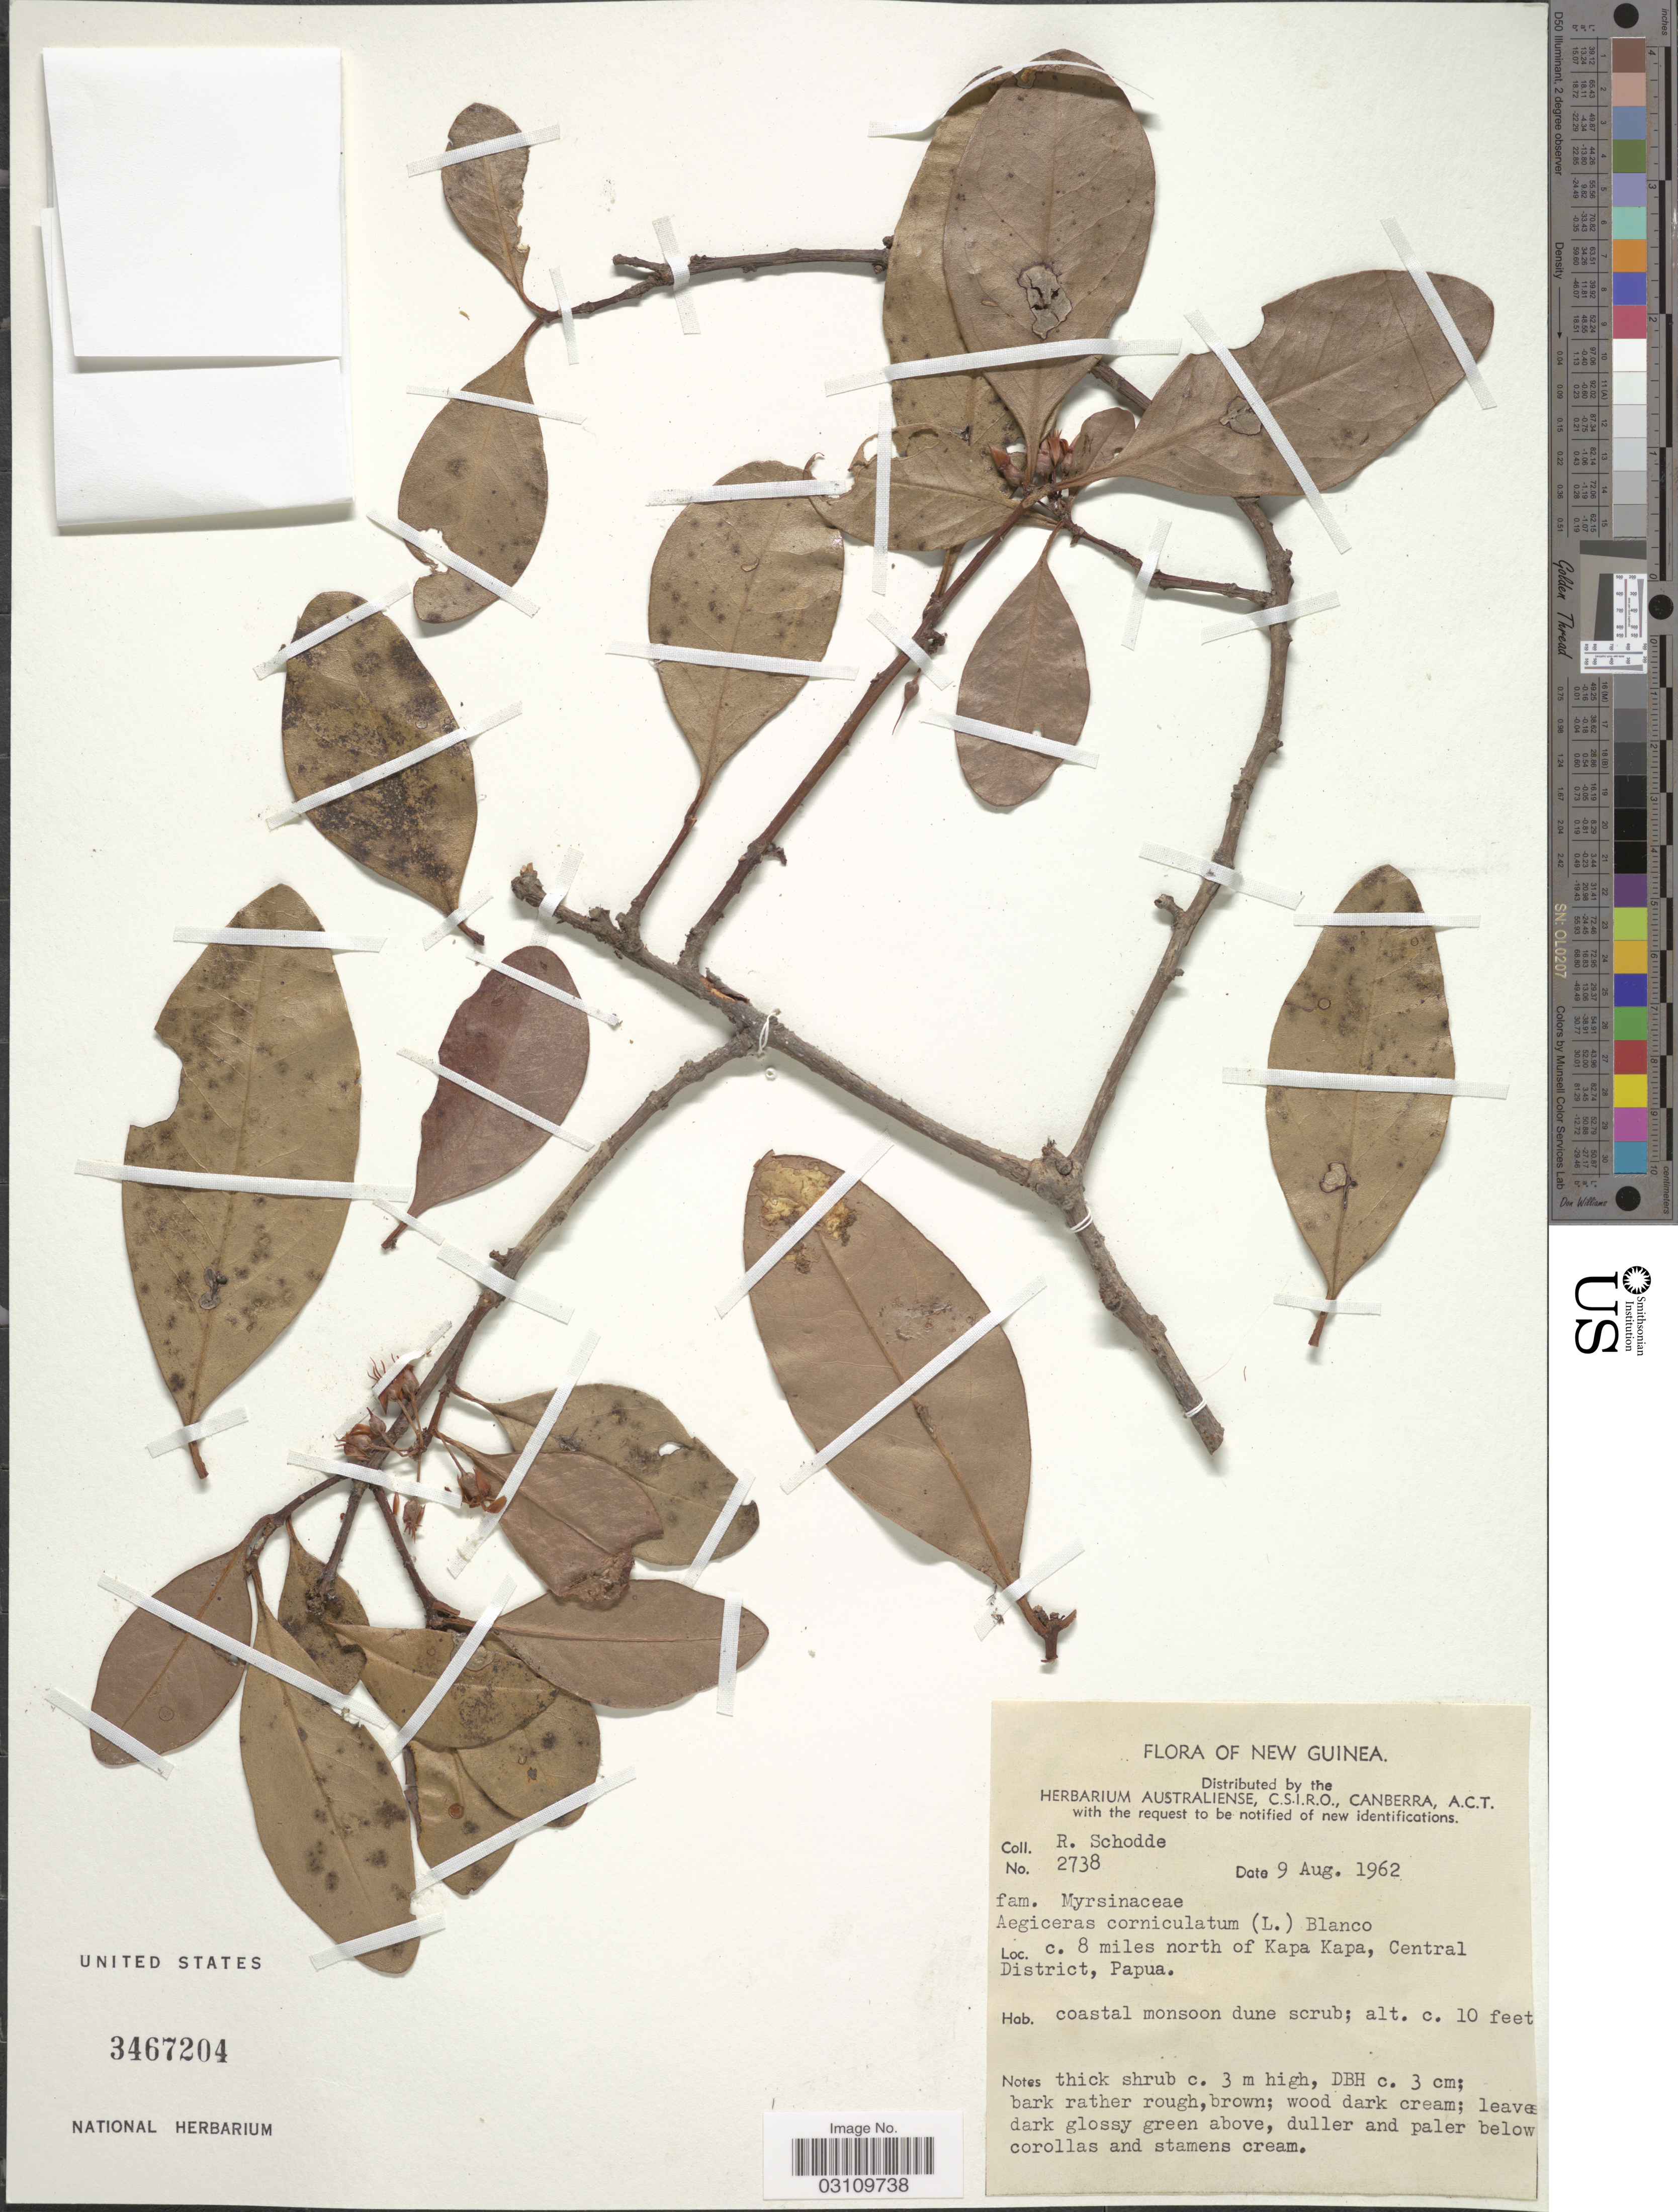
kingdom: Plantae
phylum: Tracheophyta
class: Magnoliopsida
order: Ericales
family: Primulaceae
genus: Aegiceras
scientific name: Aegiceras corniculatum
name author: (L.) Blanco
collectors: R. Schodde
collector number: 2738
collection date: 1962-08-09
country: Papua New Guinea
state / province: Central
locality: New Guinea, c. 8 miles north of Kapa Kapa, Central District, Papua.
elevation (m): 3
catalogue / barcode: US 3467204